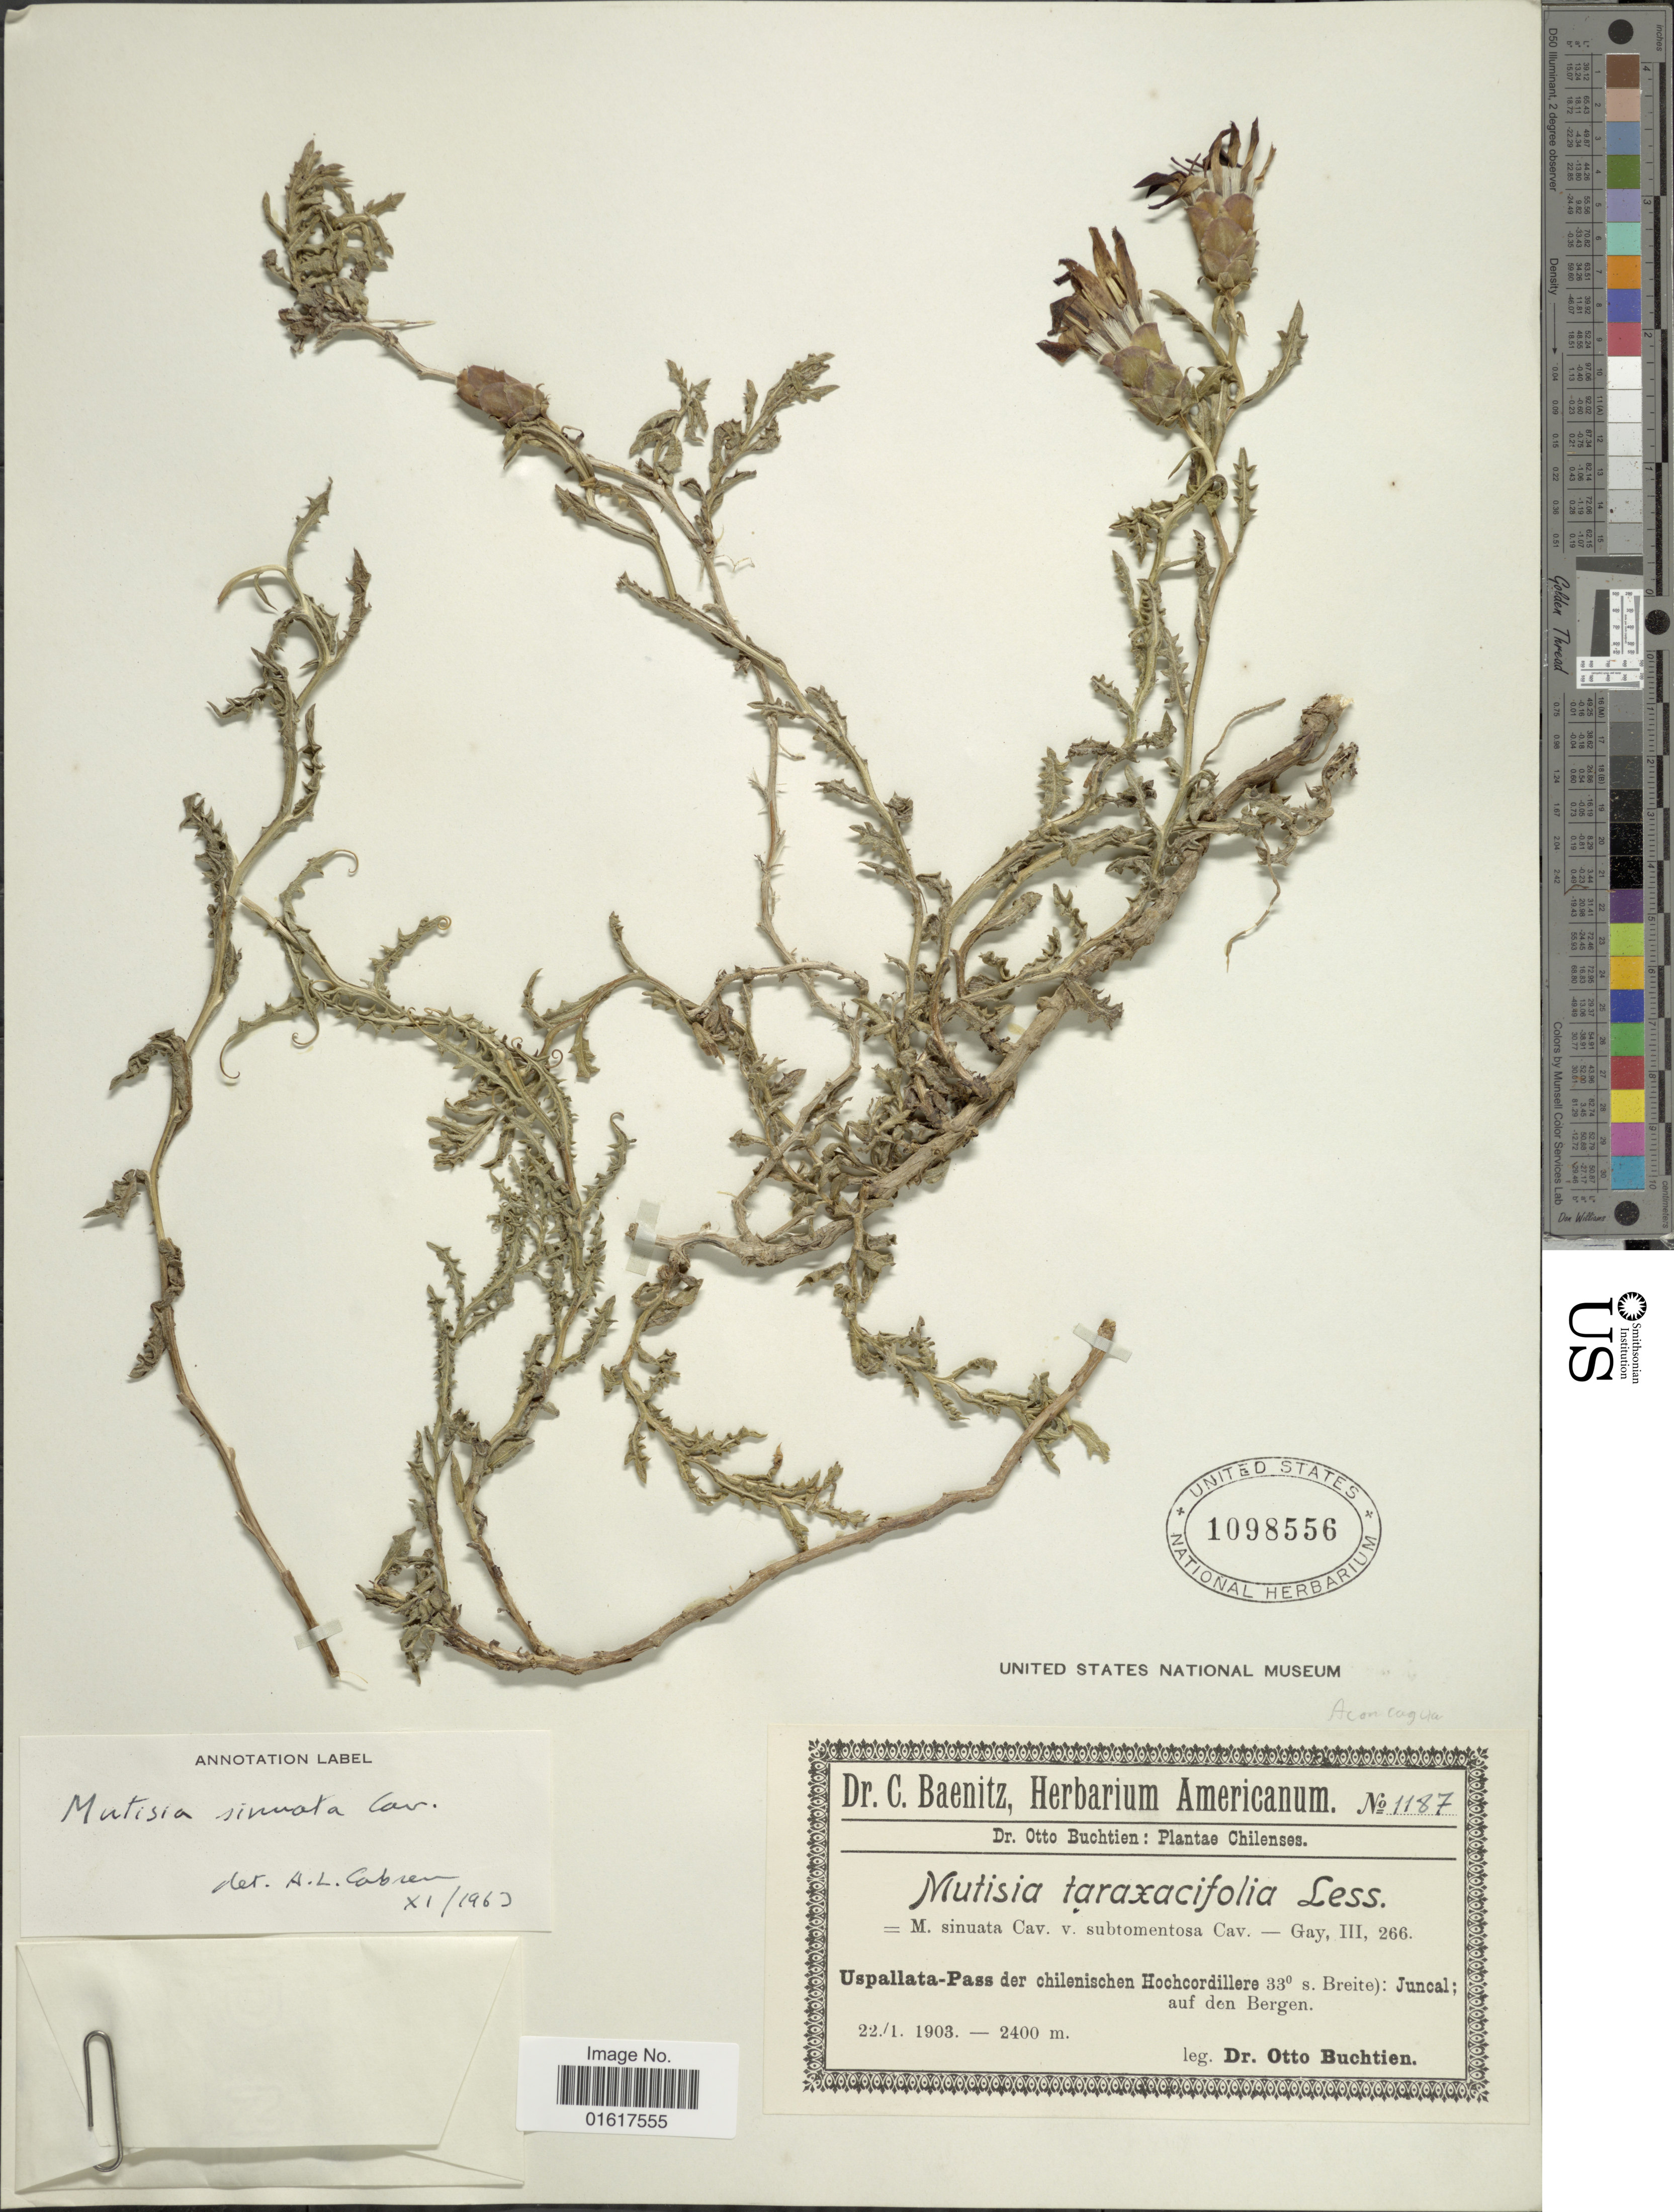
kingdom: Plantae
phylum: Tracheophyta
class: Magnoliopsida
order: Asterales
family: Asteraceae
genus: Mutisia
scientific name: Mutisia sinuata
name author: Cav.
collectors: O. Buchtien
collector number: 1187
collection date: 1903-01-22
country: Chile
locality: Uspallata-Pass der chilenischen Hochcordillere 33° s. Breite): Juncal; auf den Bergen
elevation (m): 2400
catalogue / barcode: US 1098556